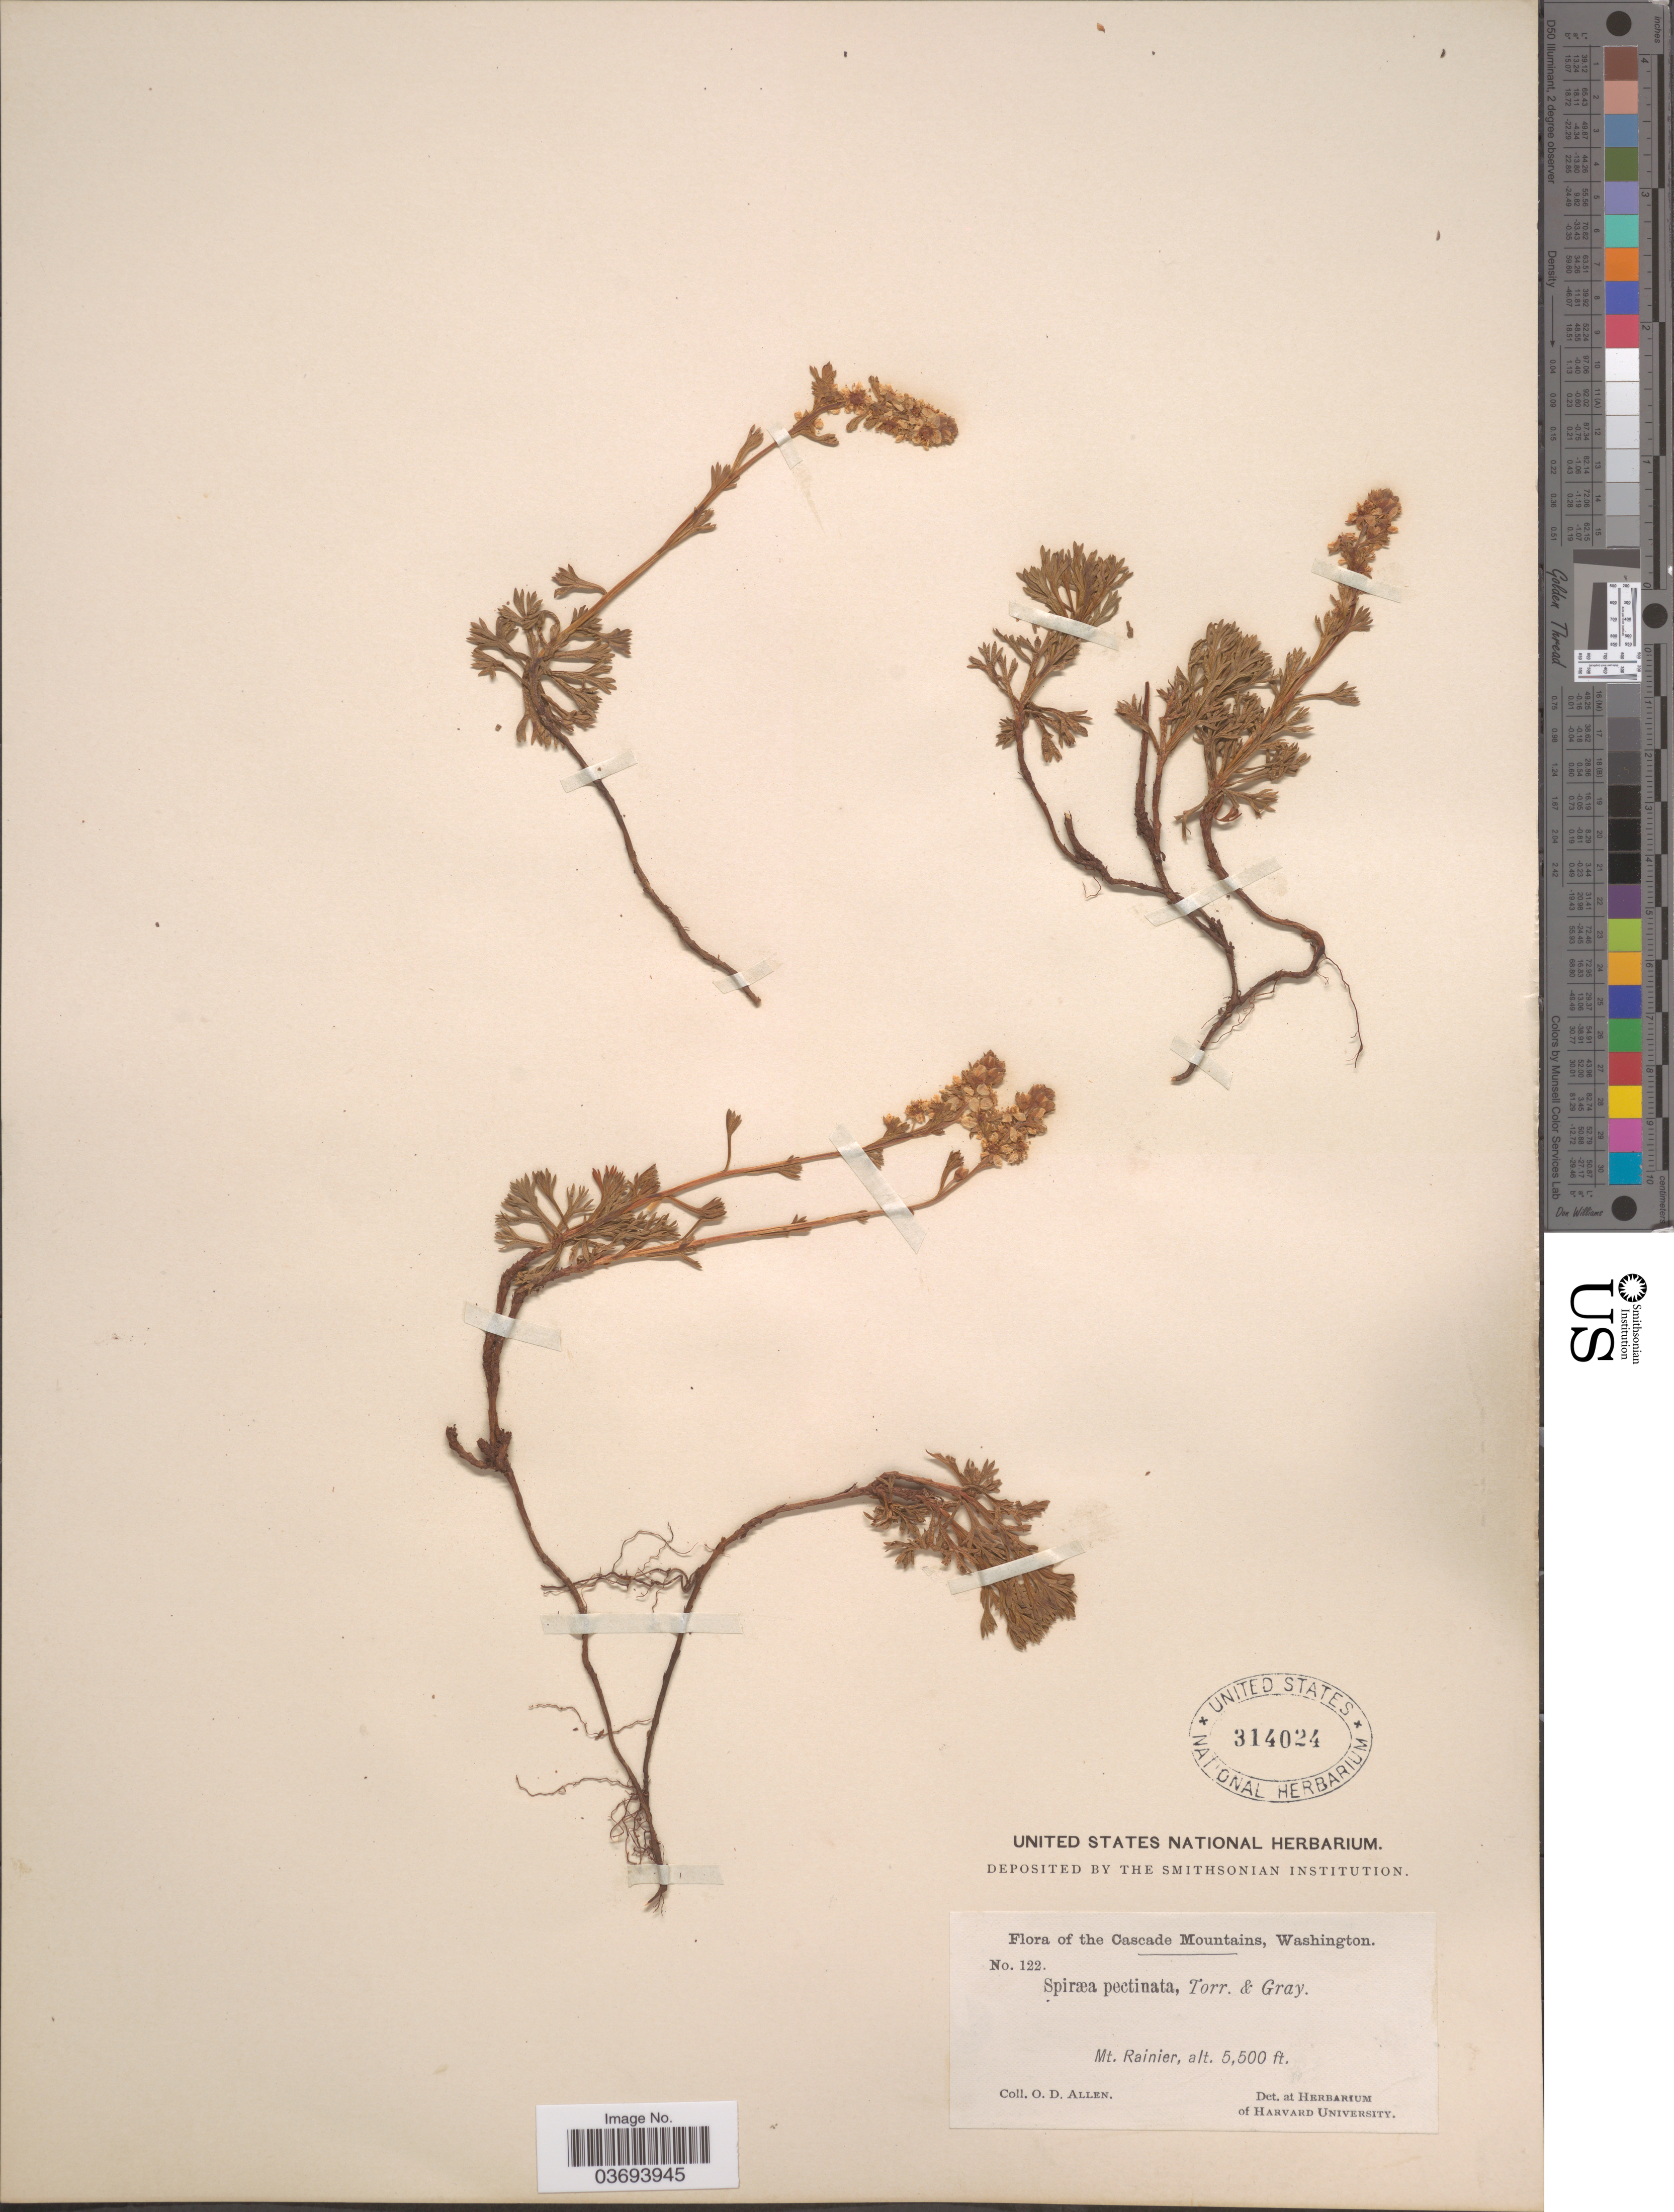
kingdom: Plantae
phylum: Tracheophyta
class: Magnoliopsida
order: Rosales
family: Rosaceae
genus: Luetkea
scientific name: Luetkea pectinata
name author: (Pursh) Kuntze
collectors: O. D. Allen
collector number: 122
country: United States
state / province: Washington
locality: The Cascade Mountains. Mt. Rainier.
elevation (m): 1676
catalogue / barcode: US 314024